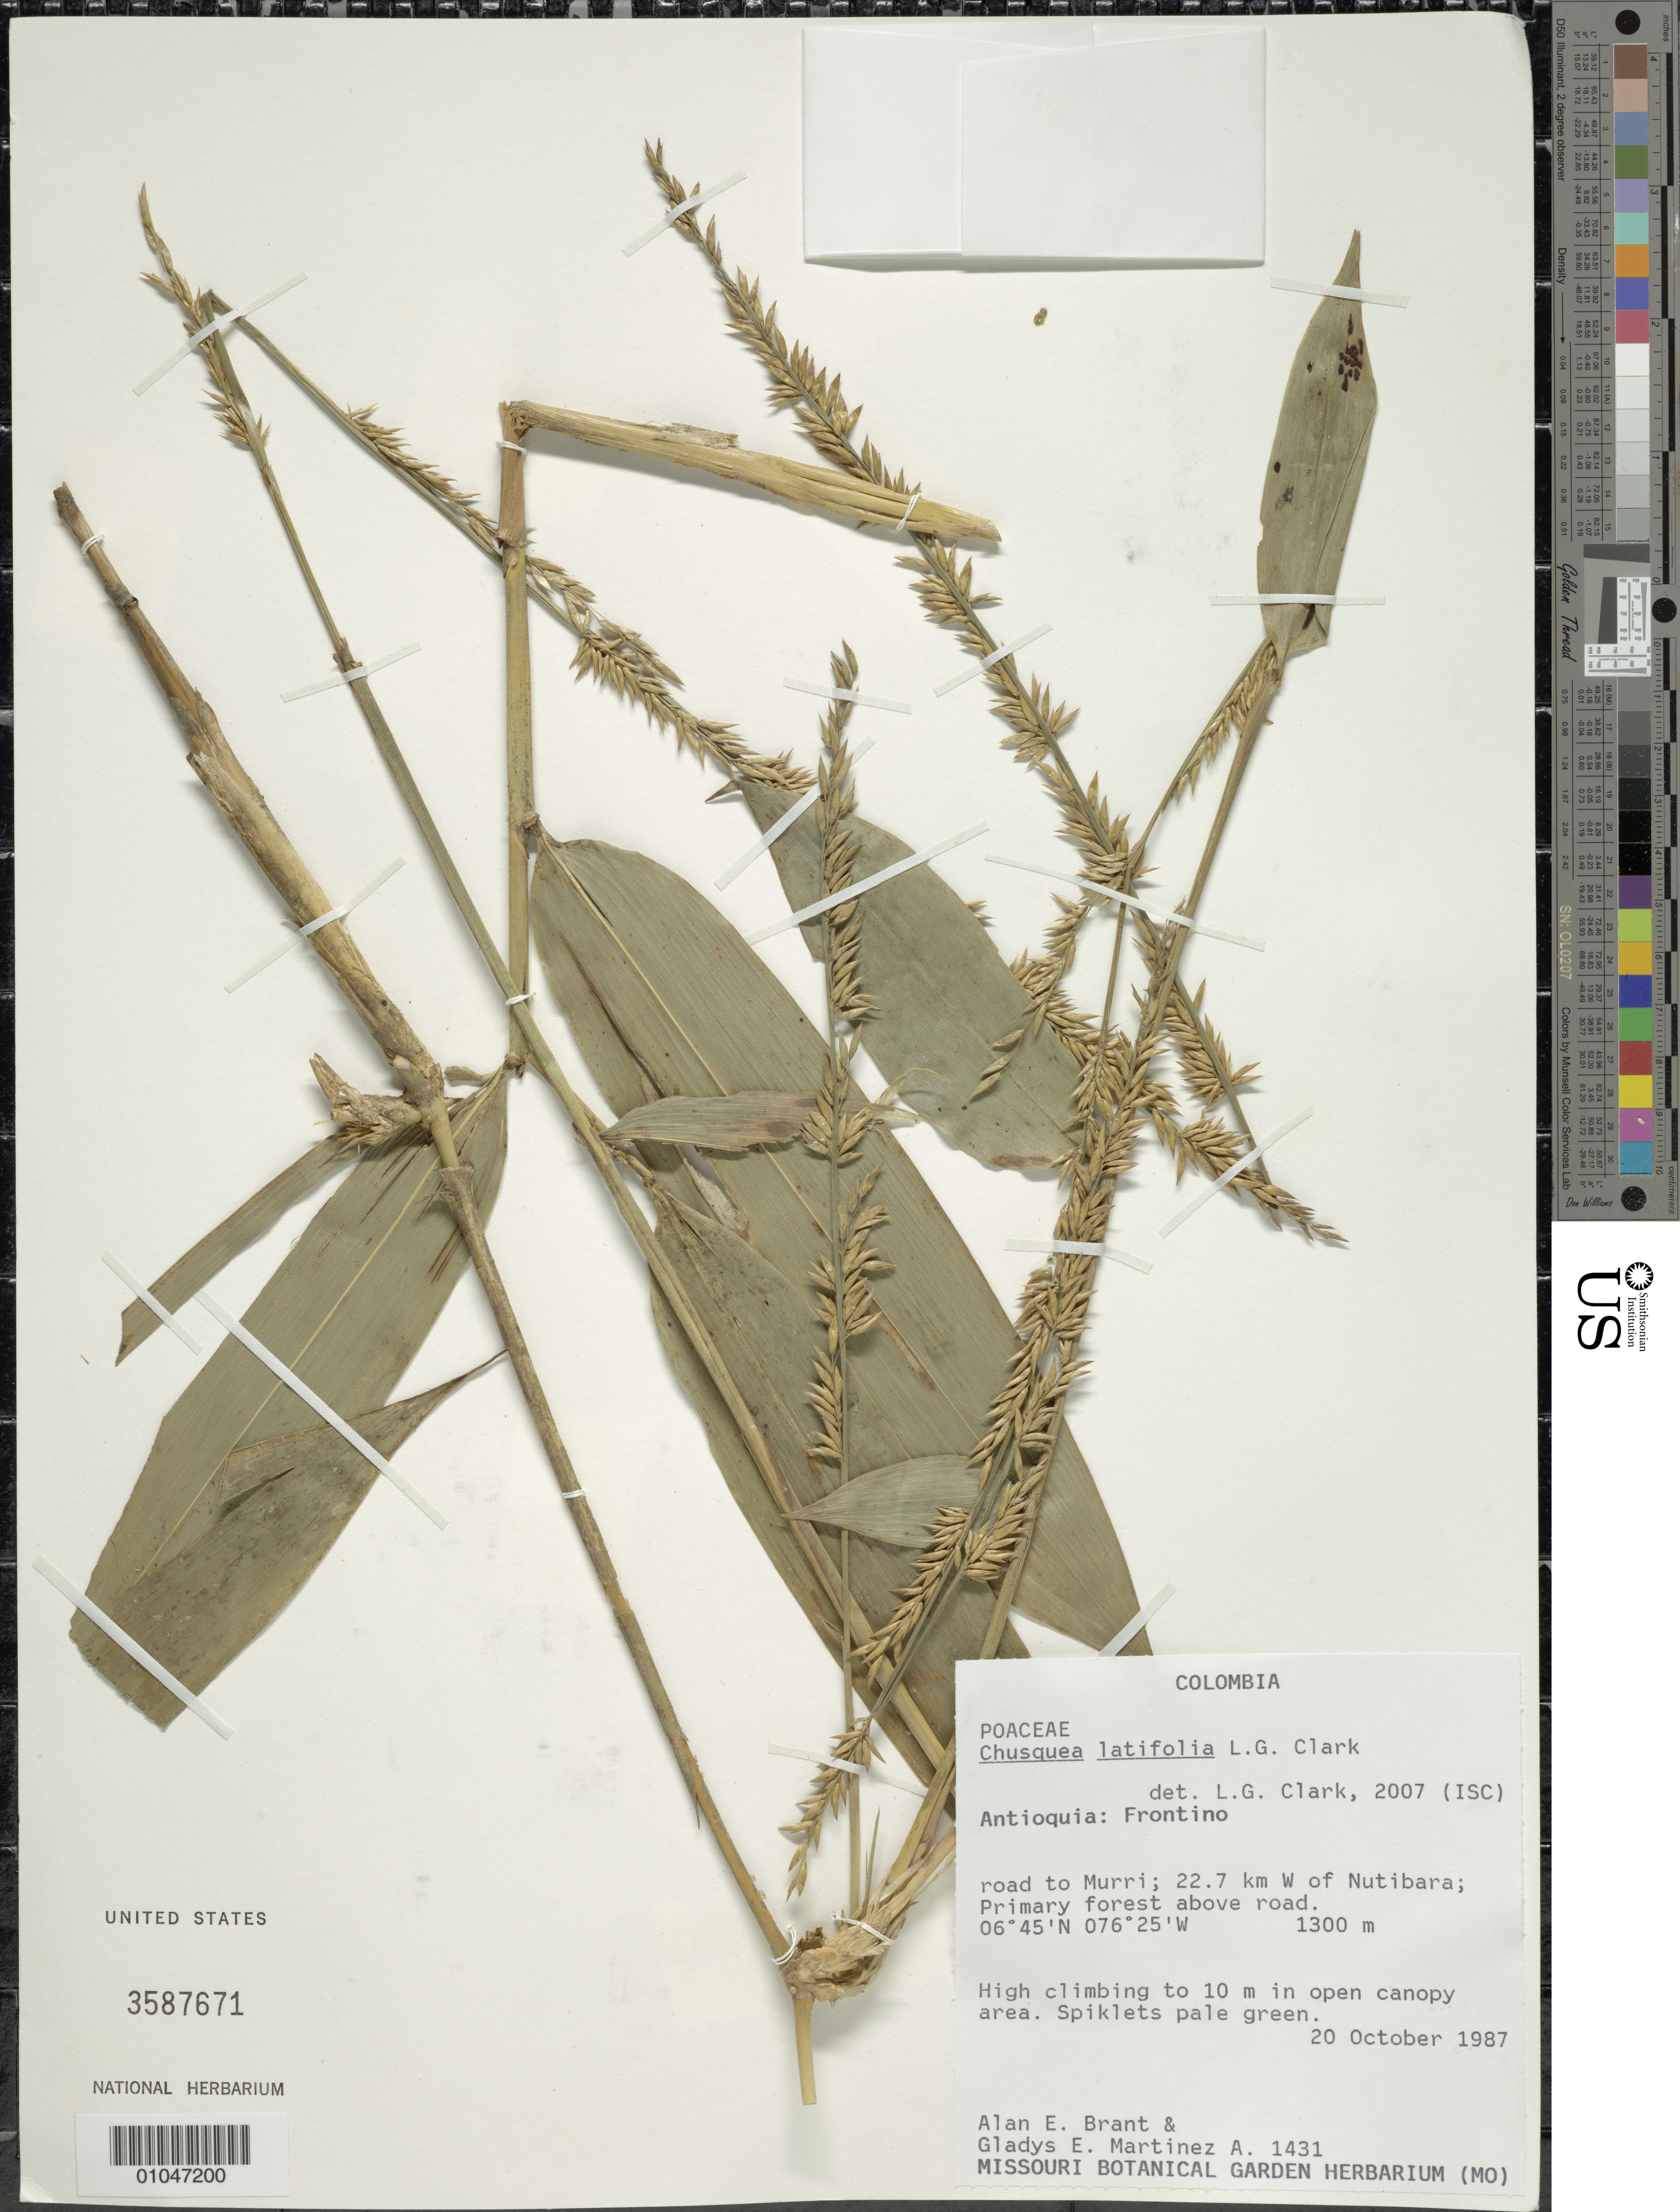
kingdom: Plantae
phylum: Tracheophyta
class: Liliopsida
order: Poales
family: Poaceae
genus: Chusquea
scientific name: Chusquea latifolia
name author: L.G. Clark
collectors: A. Brant & G. Martfnez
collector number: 1431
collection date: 1987-10-20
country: Colombia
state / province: Antioquia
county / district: Frontino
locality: Road to Murri, 22.7 km W of Nutibara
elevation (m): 1300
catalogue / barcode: US 3587671